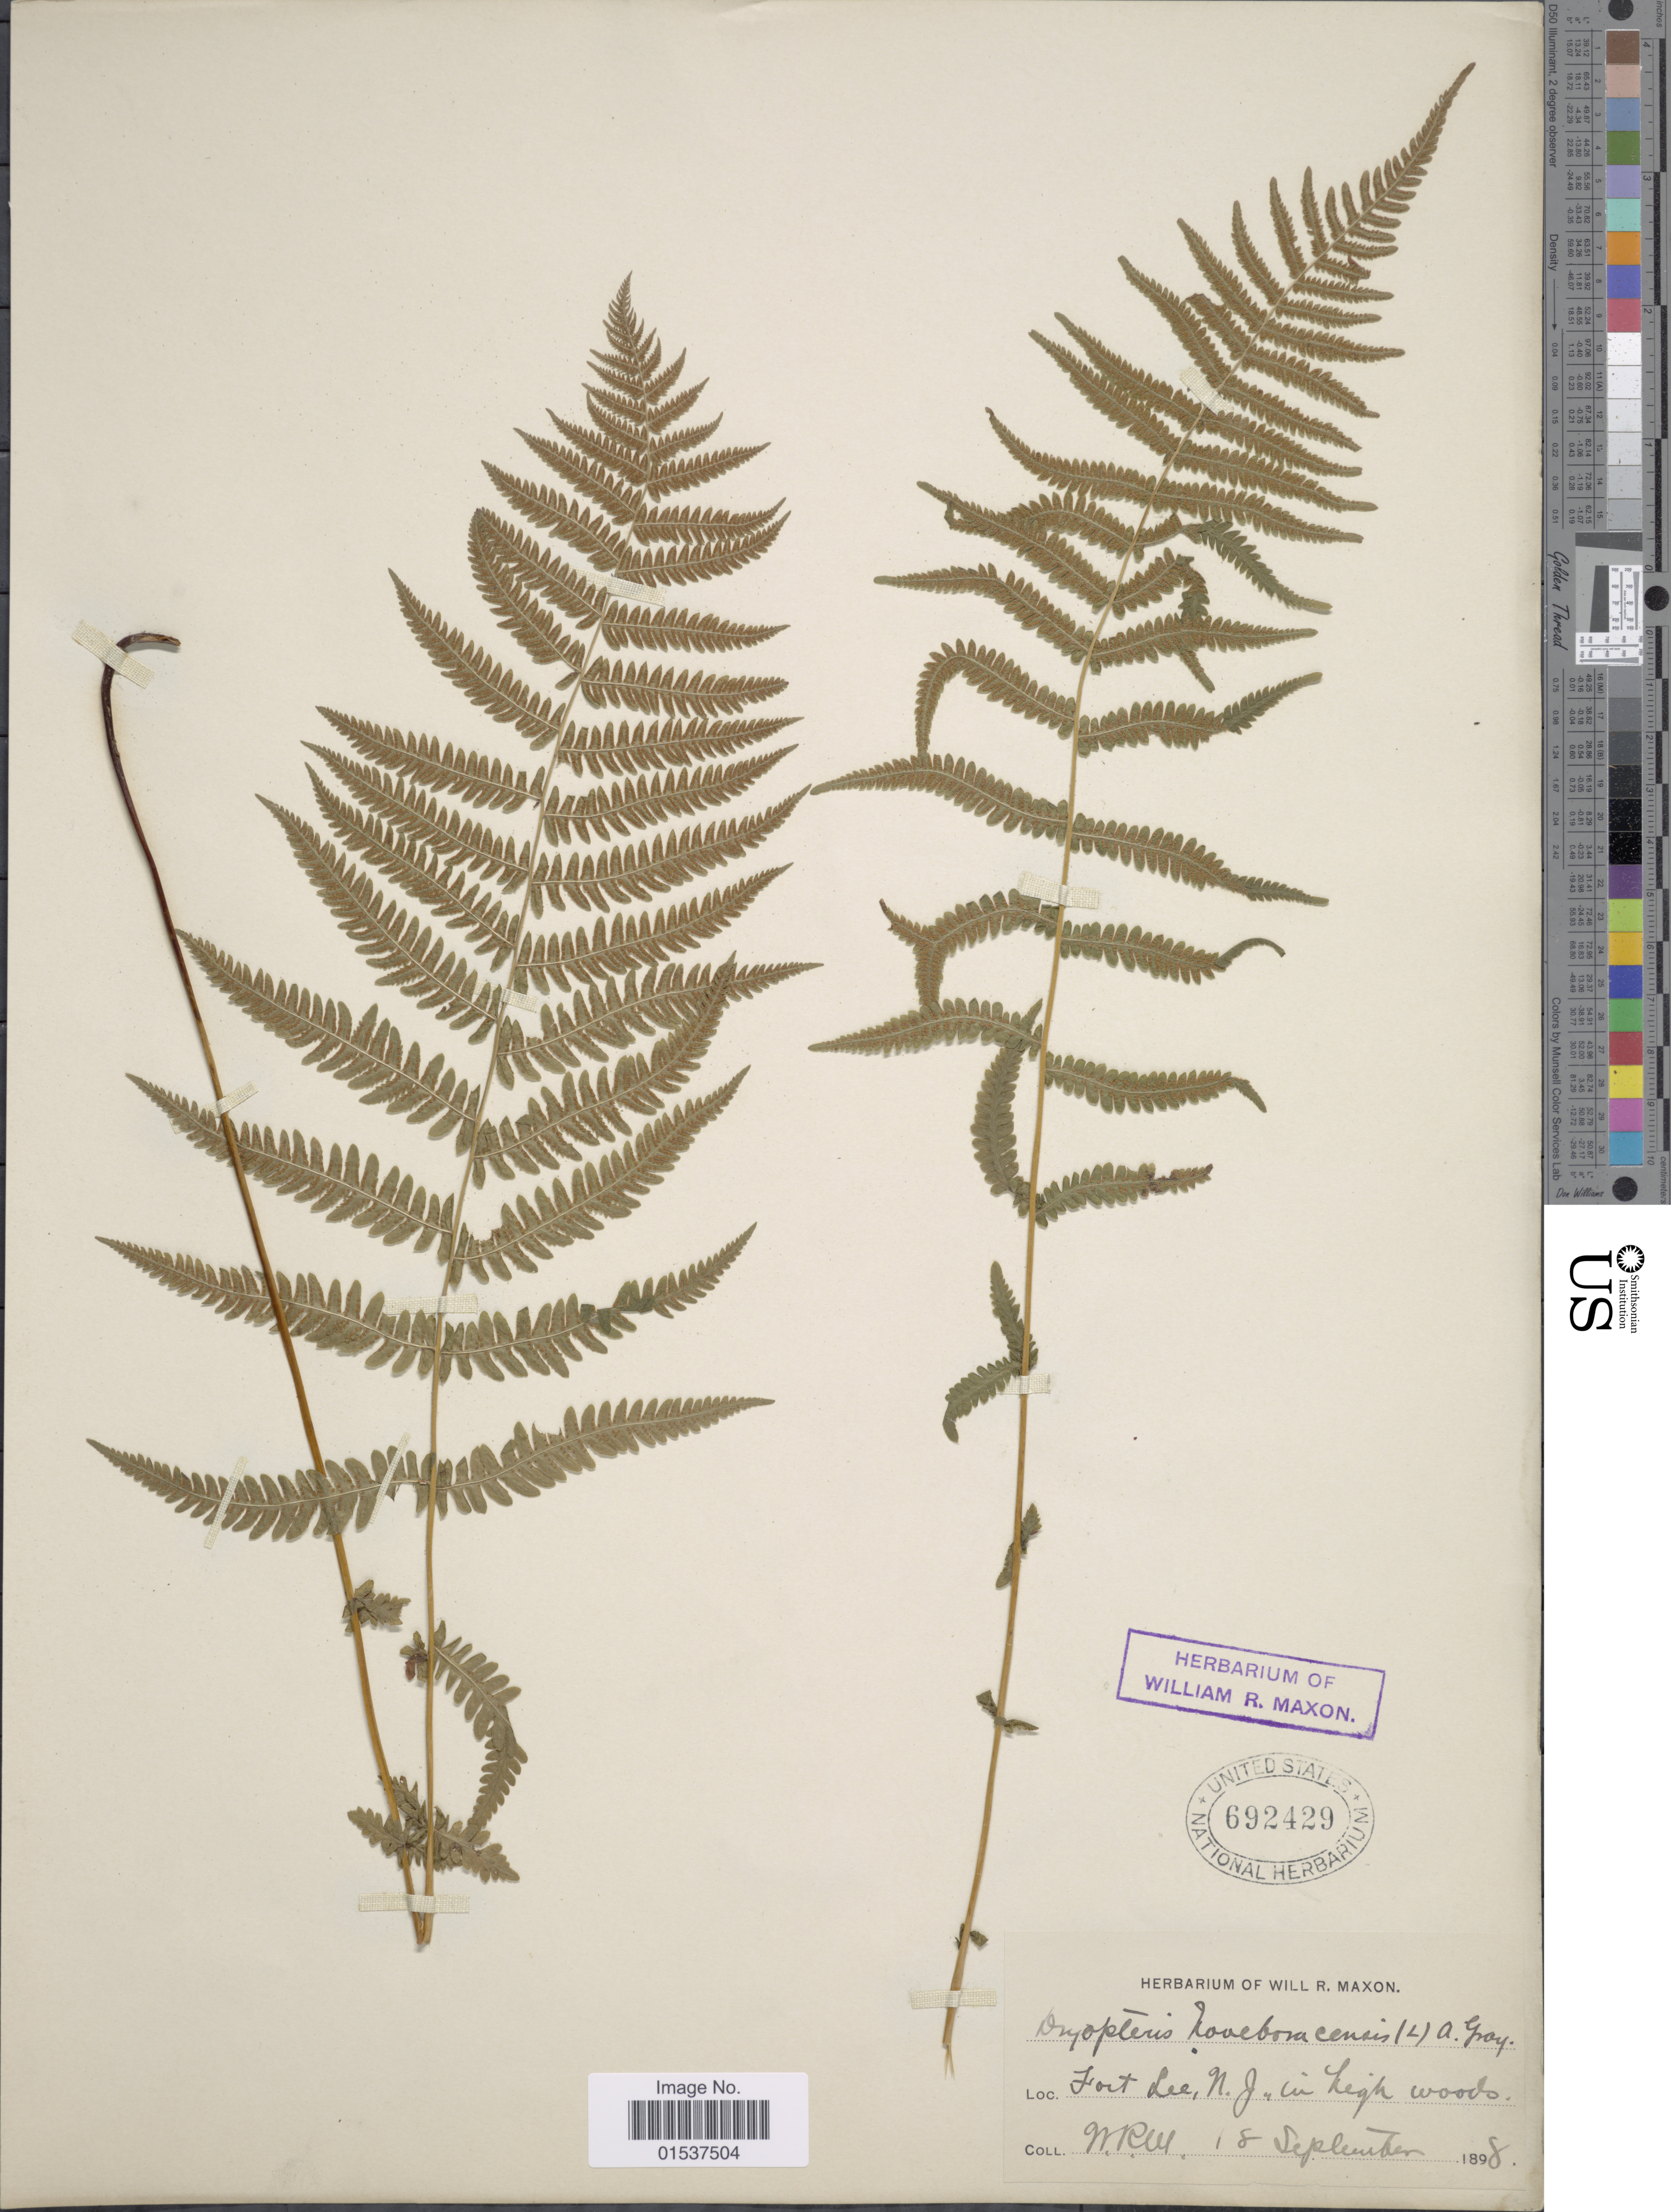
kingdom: Plantae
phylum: Tracheophyta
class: Polypodiopsida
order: Polypodiales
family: Thelypteridaceae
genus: Parathelypteris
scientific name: Parathelypteris noveboracensis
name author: (L.) Ching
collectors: W. R. Maxon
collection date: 1898-09-18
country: United States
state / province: New Jersey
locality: Fort Lee, N. J. in high woods.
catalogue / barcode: US 692429